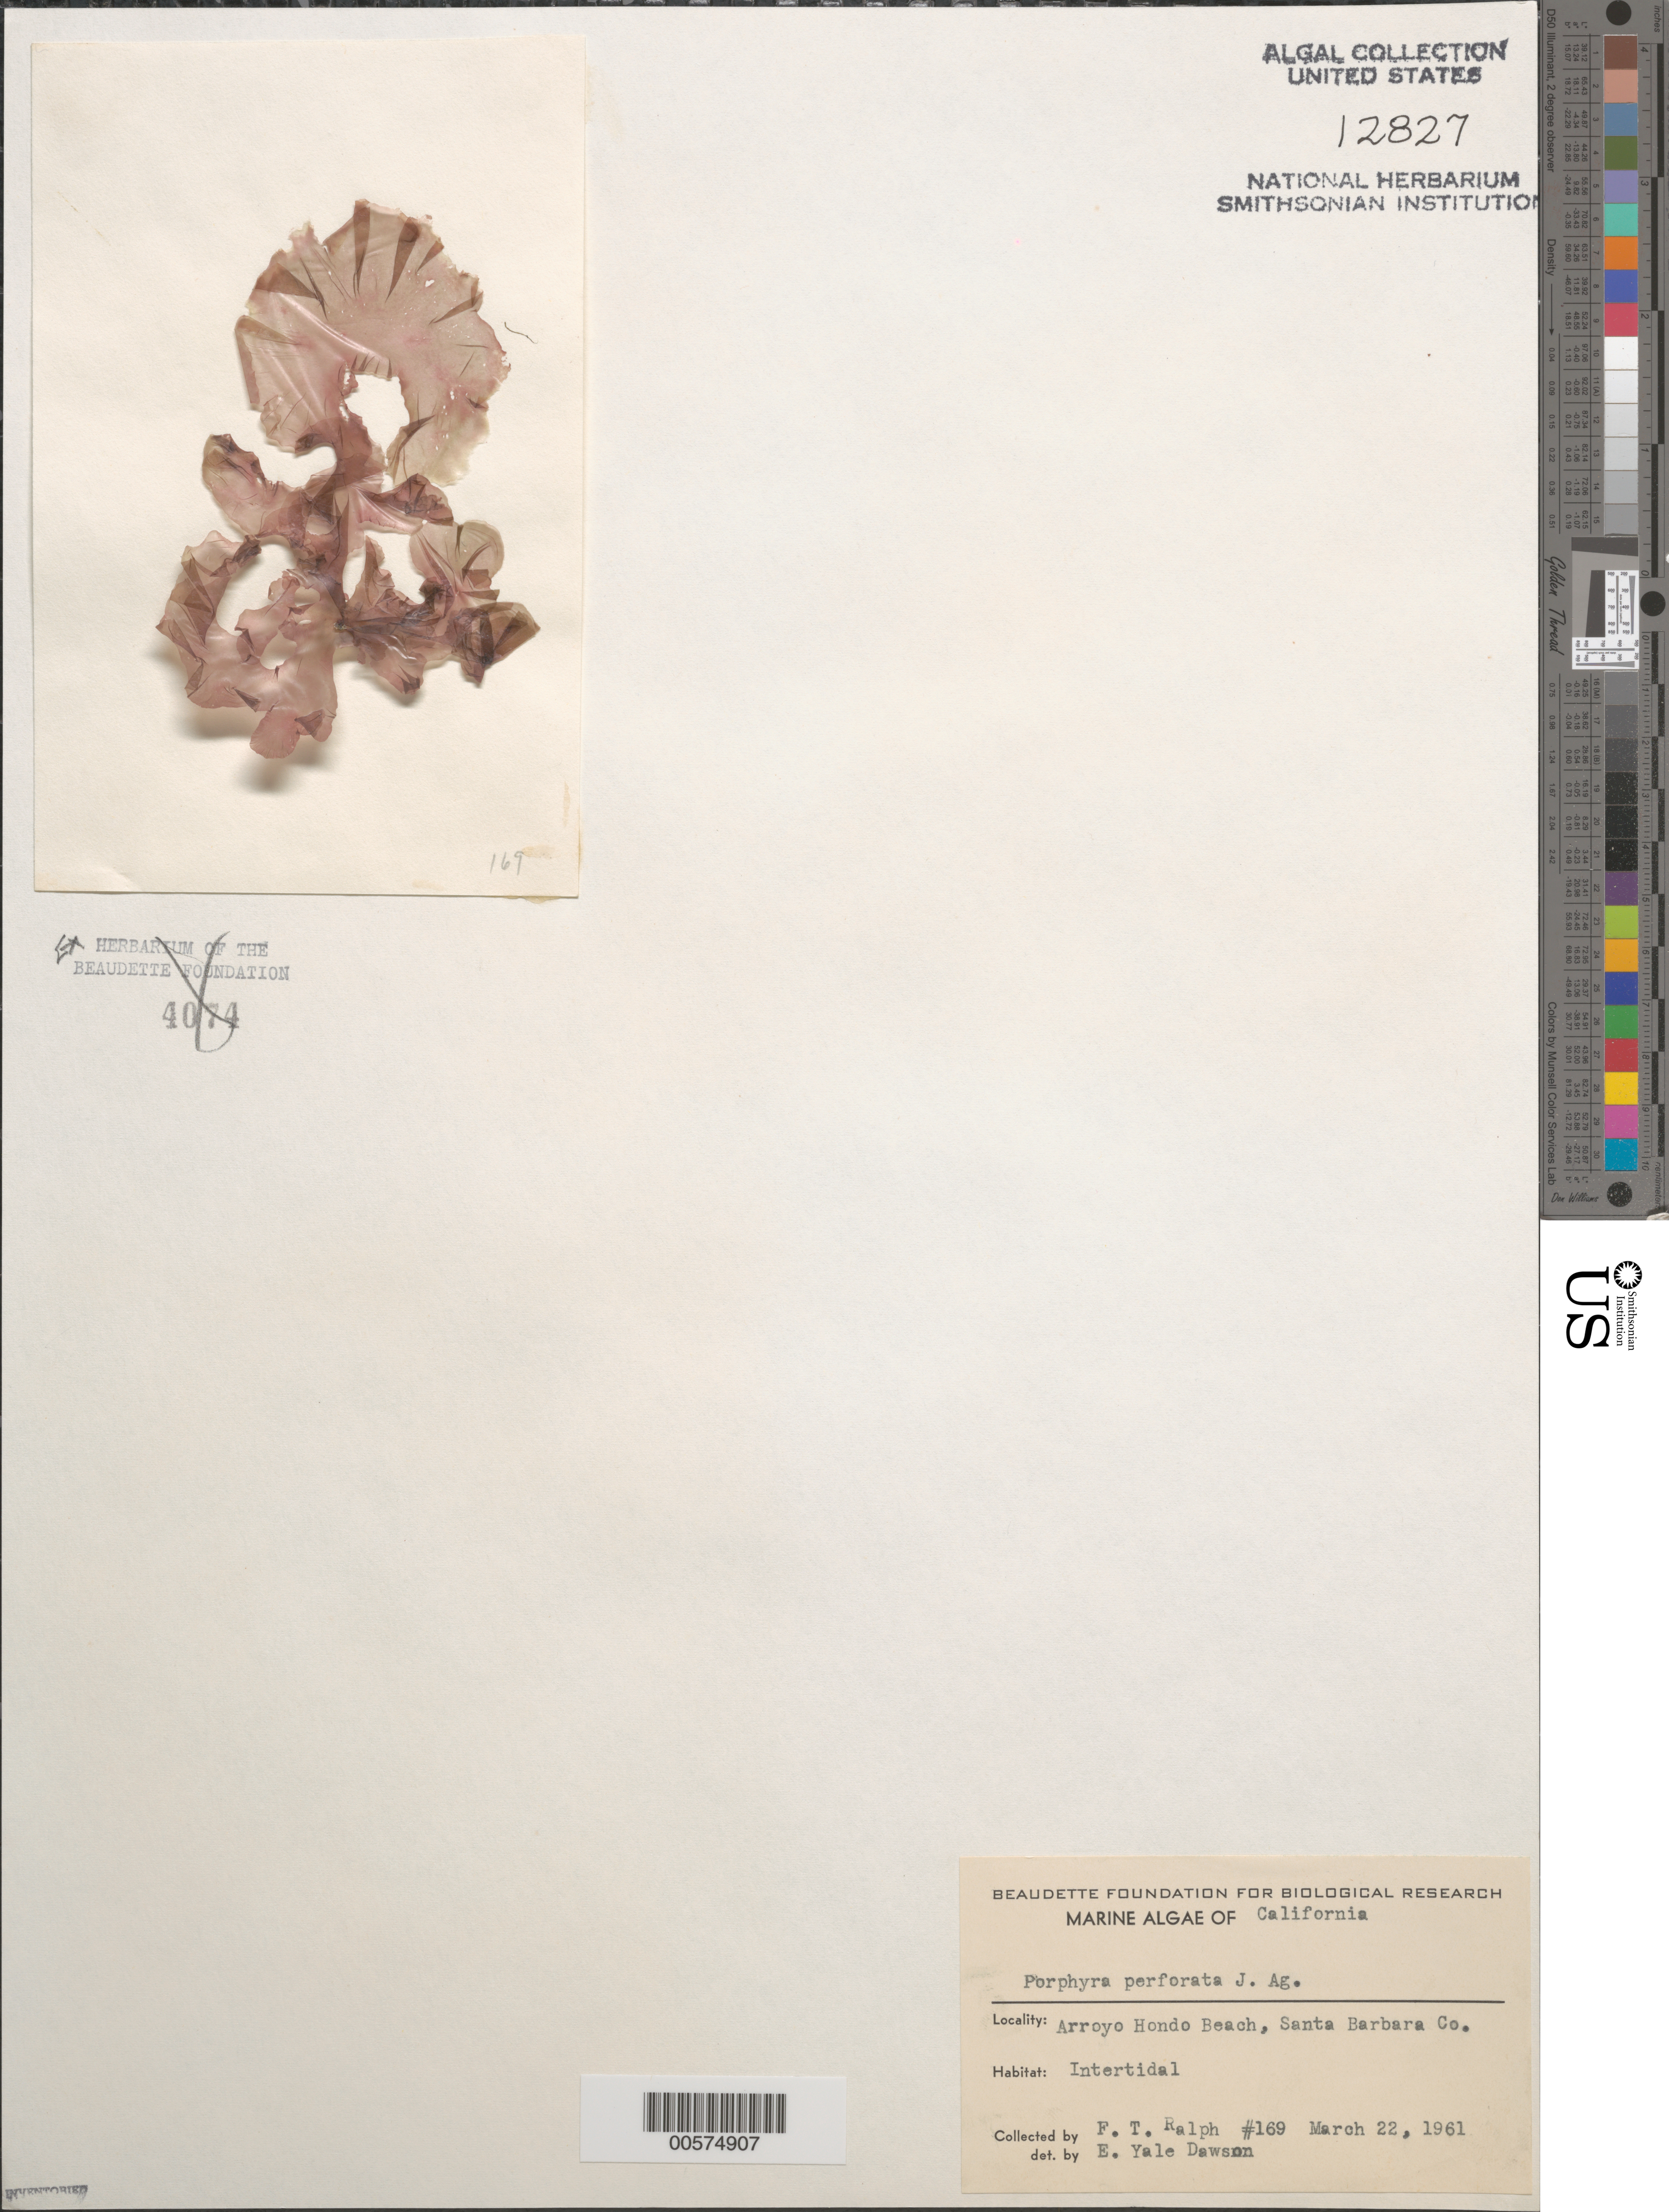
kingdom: Plantae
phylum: Rhodophyta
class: Bangiophyceae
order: Bangiales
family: Bangiaceae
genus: Pyropia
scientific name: Pyropia perforata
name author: (J. Agardh) S.C. Lindstrom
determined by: Algae name updating Project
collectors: F. Ralph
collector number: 169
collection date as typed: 22 Mar 1961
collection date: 1961-03-22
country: United States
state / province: California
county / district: Santa Barbara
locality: Arroyo Honda Beach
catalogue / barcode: US 12827